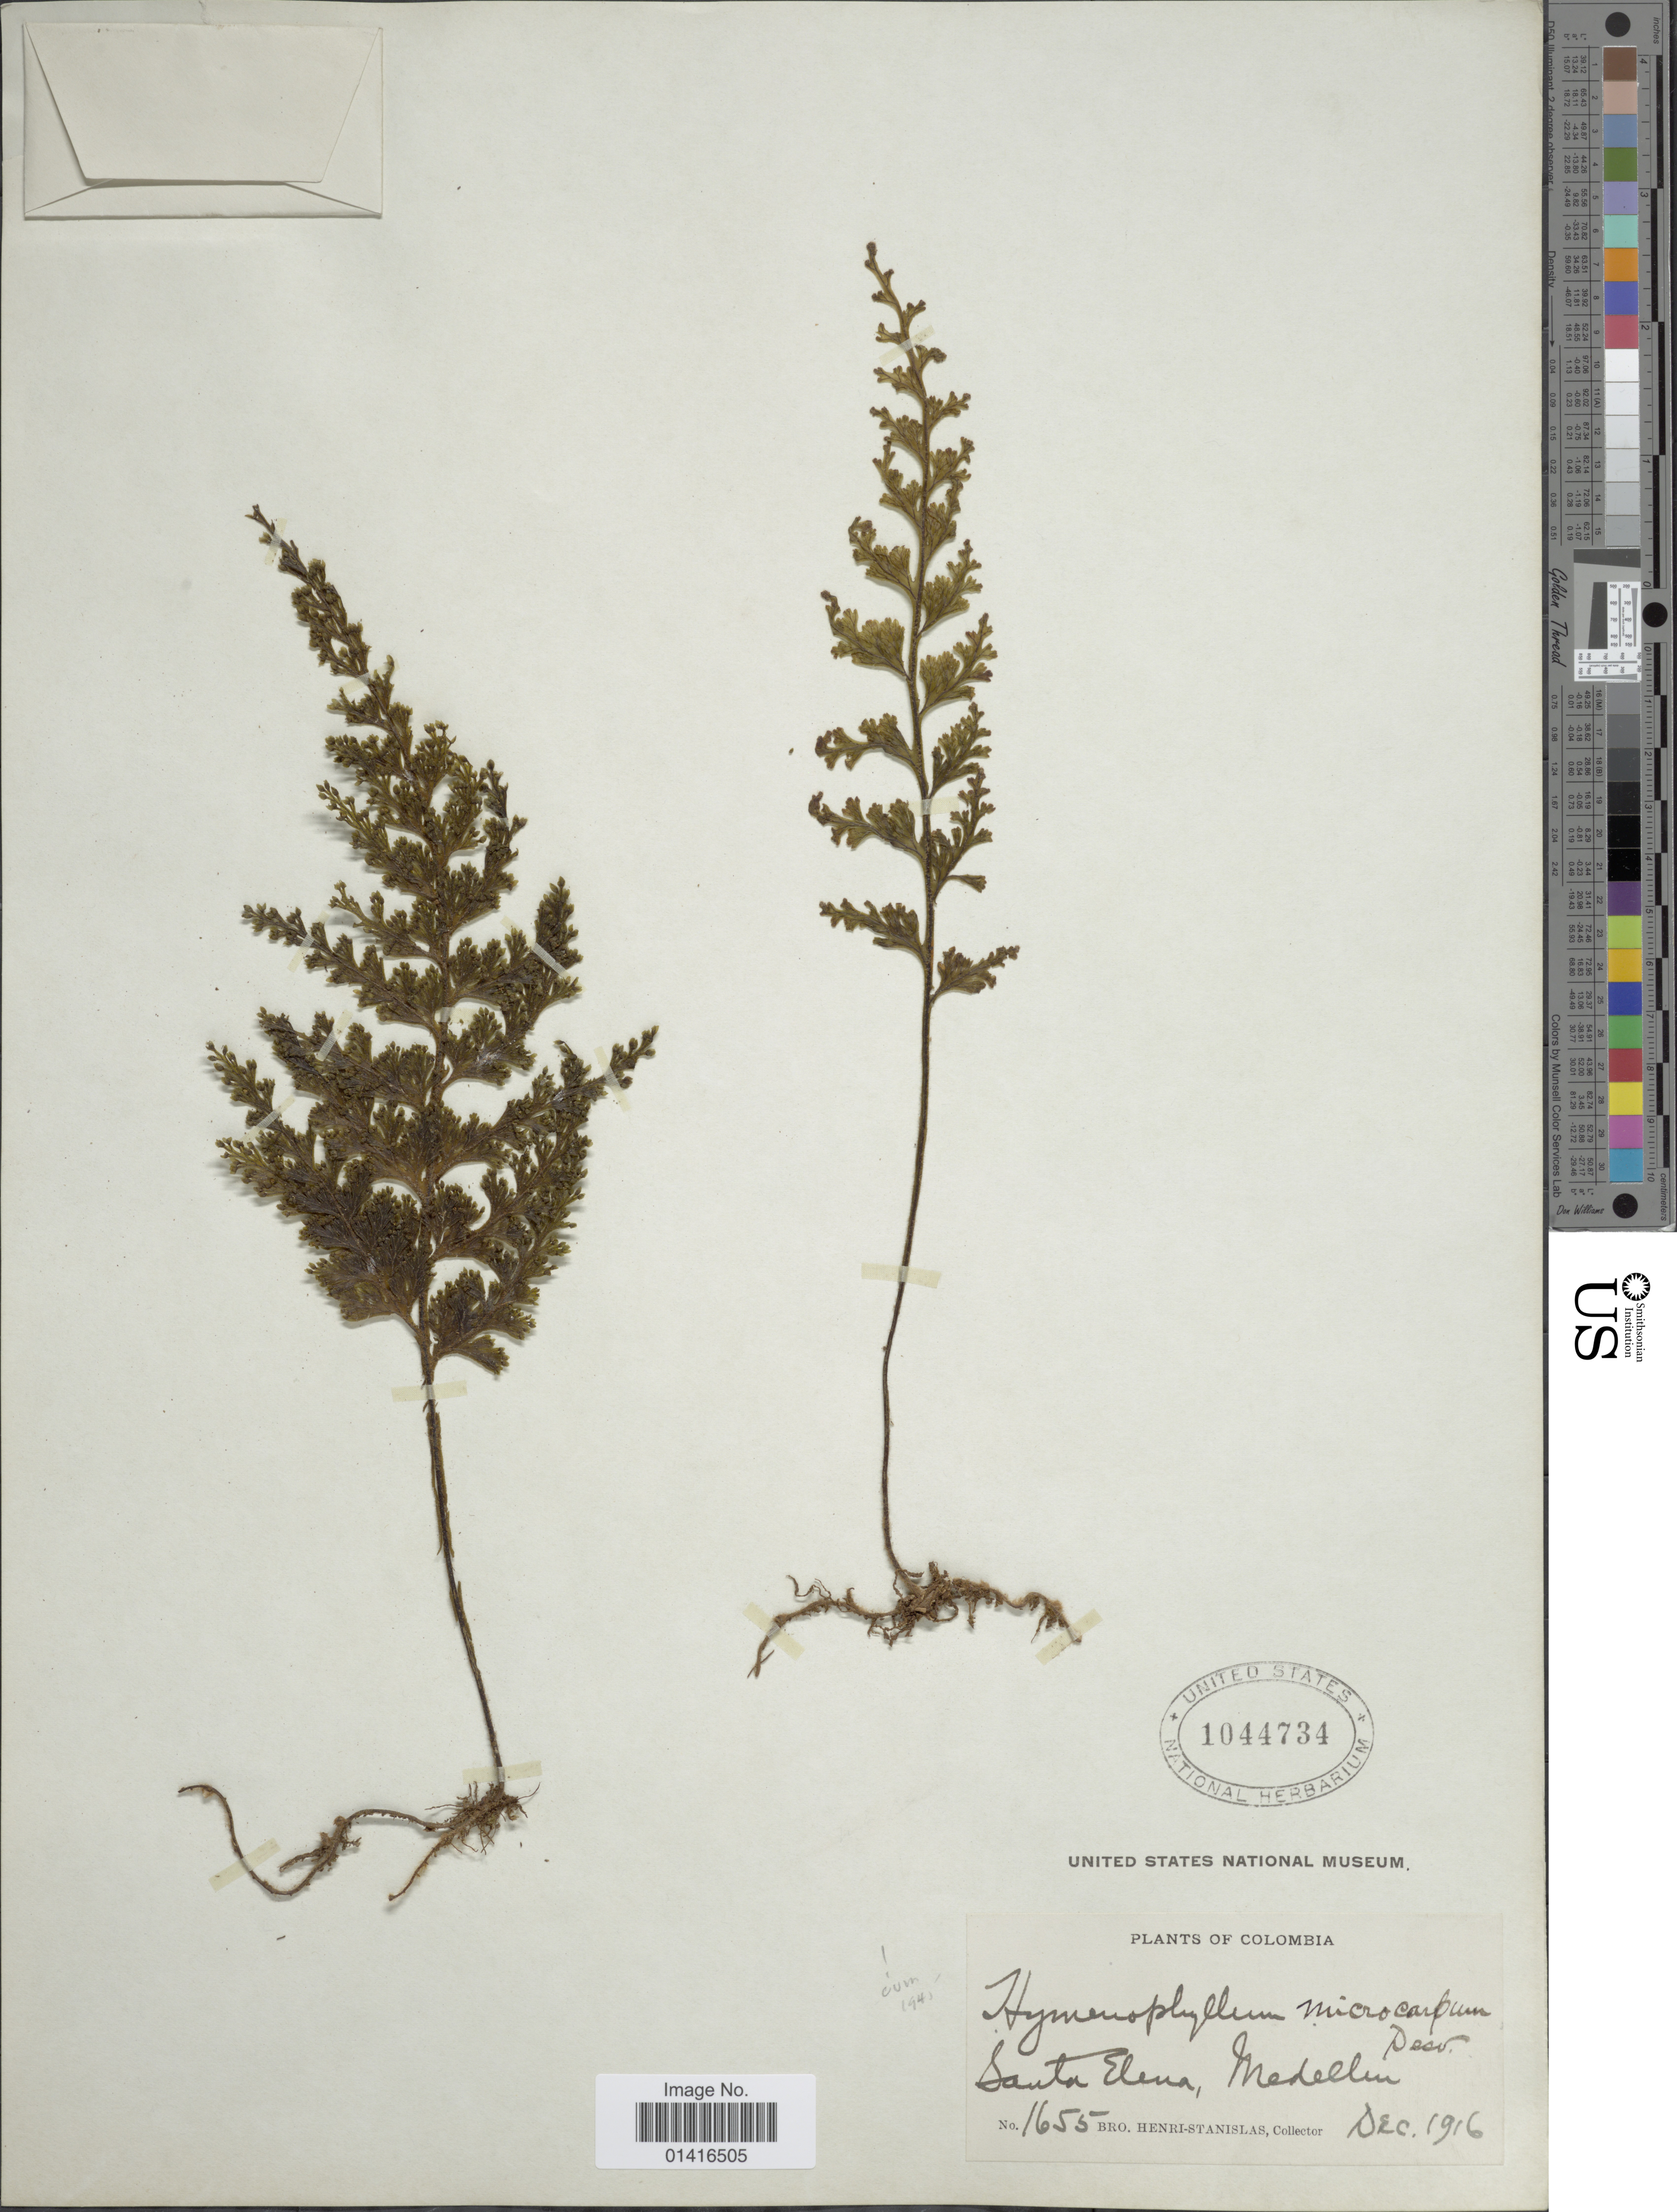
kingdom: Plantae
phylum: Tracheophyta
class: Polypodiopsida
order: Hymenophyllales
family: Hymenophyllaceae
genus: Hymenophyllum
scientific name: Hymenophyllum microcarpum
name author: (Desv.) Lellinger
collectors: Henri-Stanislas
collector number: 1655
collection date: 1916-12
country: Ecuador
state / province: Santa Elena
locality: Medellin.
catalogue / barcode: US 1044734